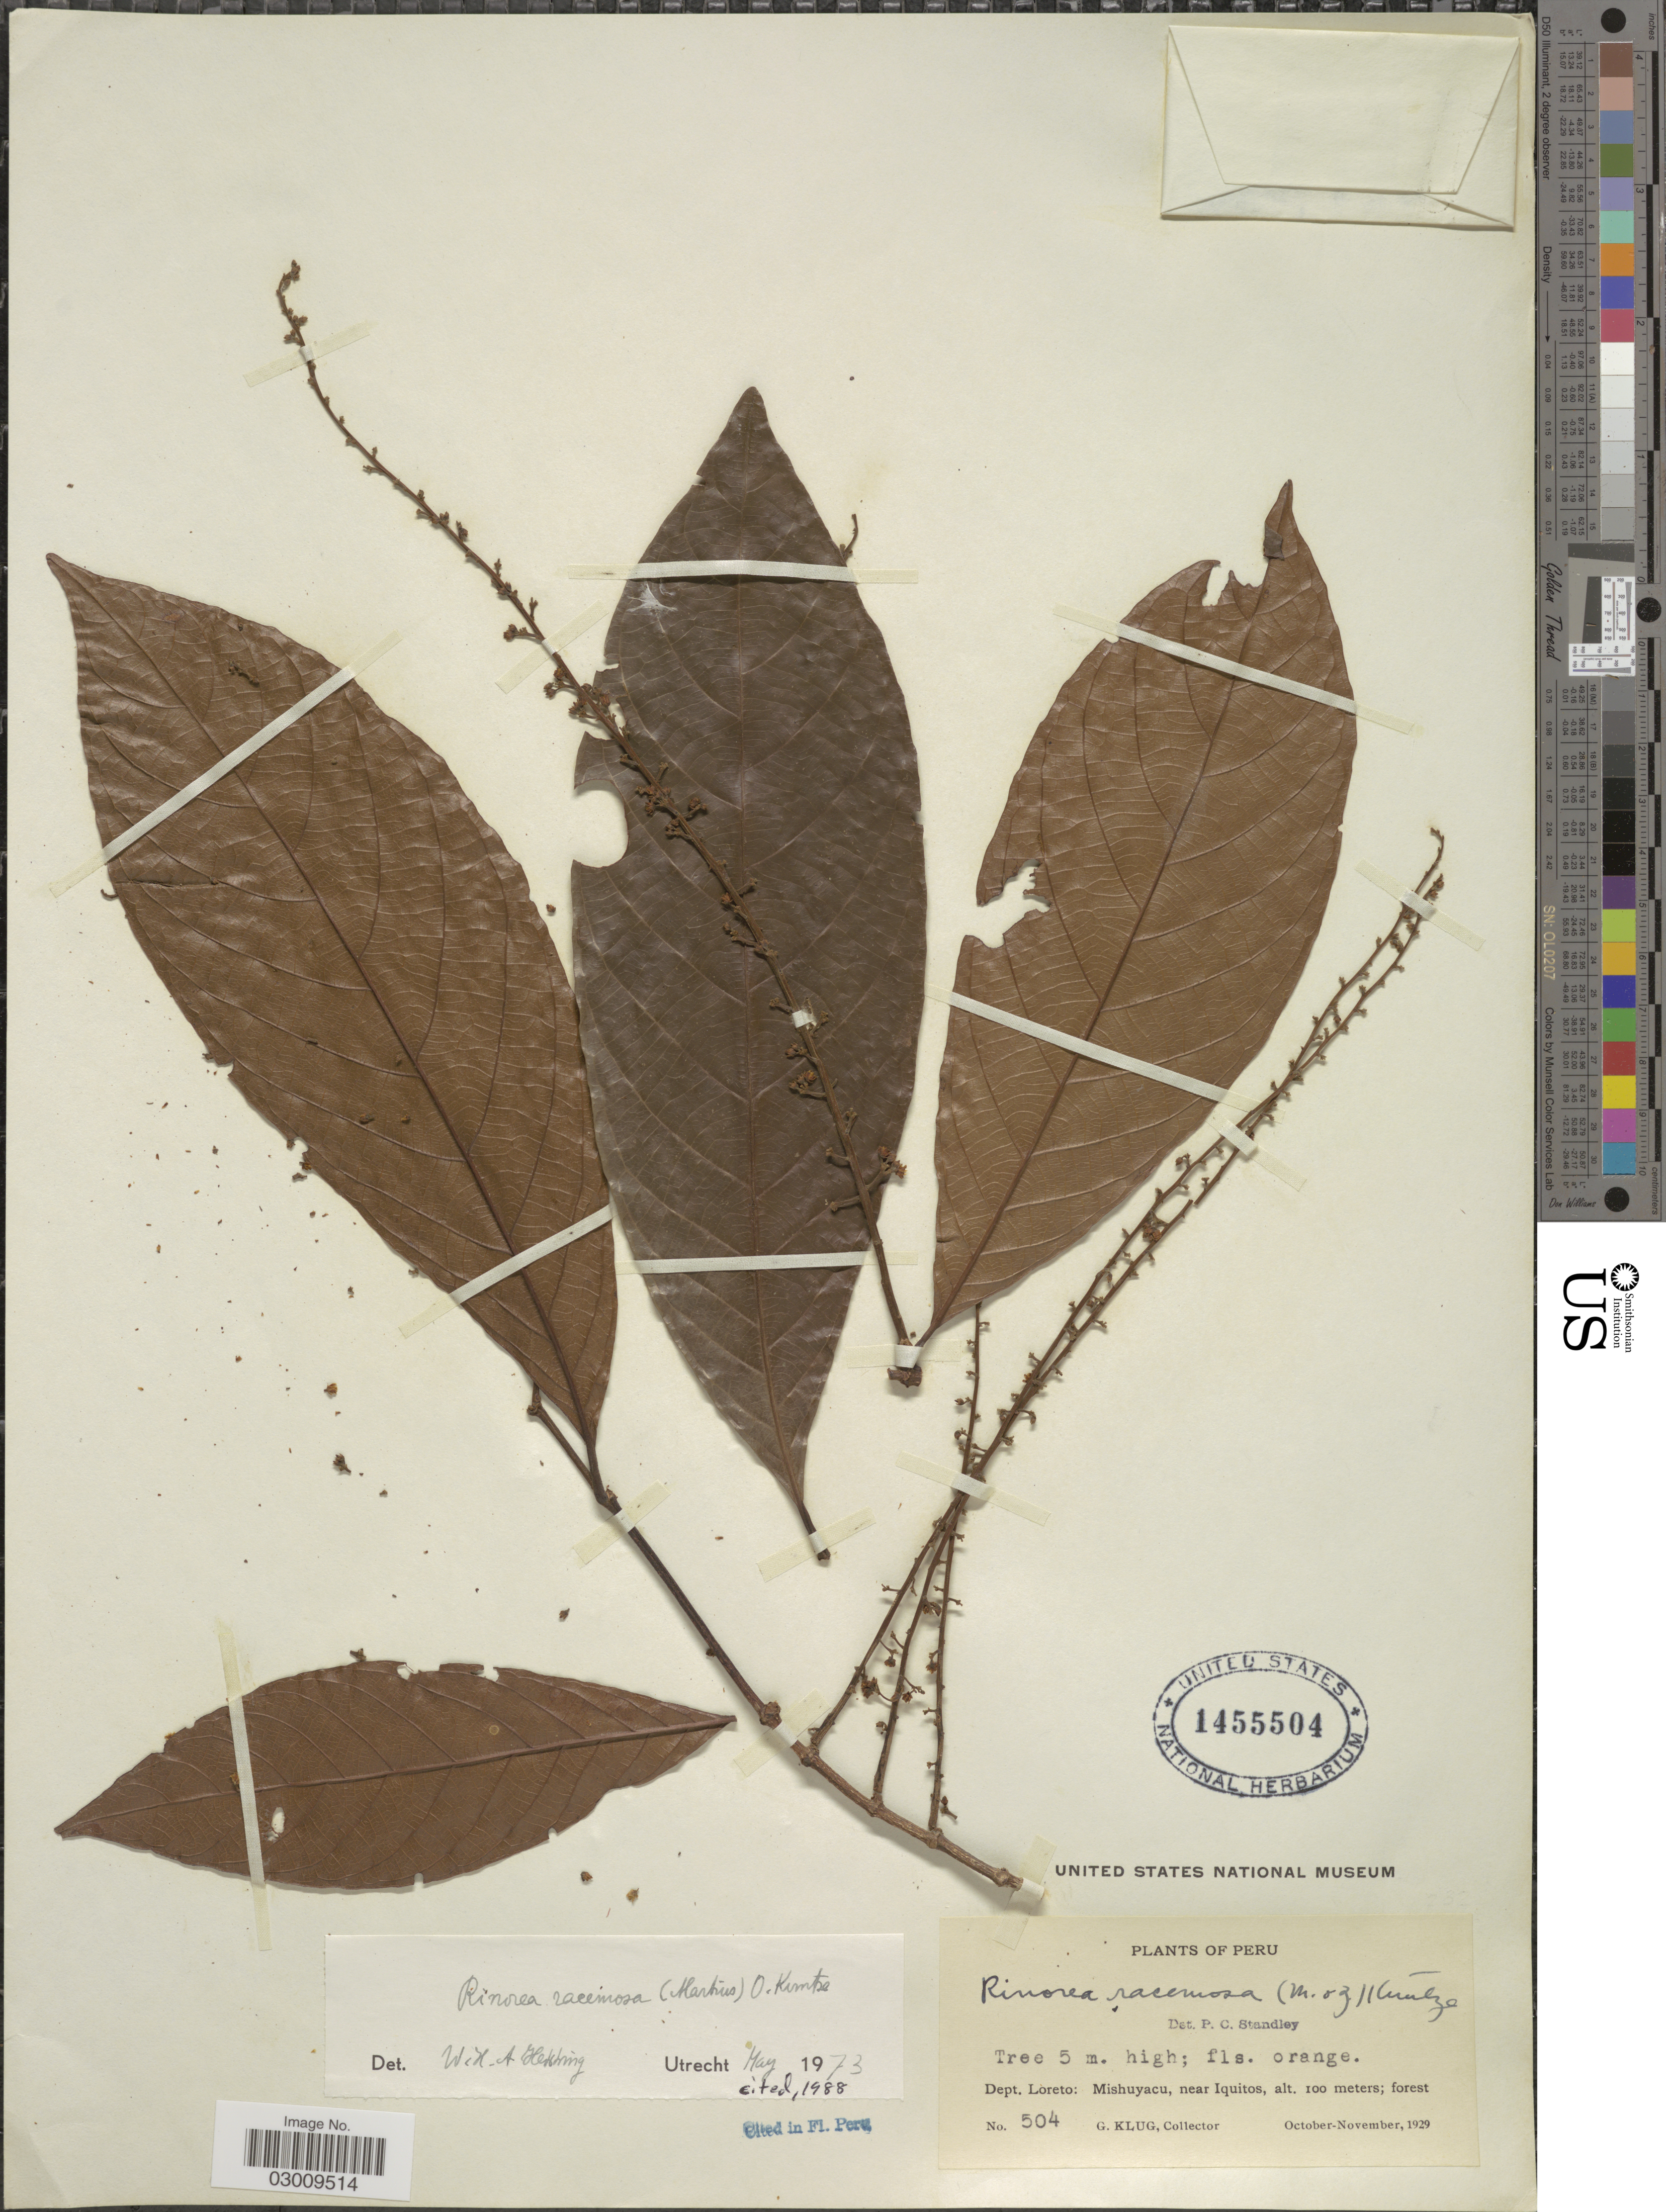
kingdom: Plantae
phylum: Tracheophyta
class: Magnoliopsida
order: Malpighiales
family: Violaceae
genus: Rinorea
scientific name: Rinorea racemosa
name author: (Mart.) Kuntze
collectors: G. Klug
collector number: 504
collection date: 1929-10/1929-11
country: Peru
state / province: Loreto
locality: Dept. Loreto: Mishuyacu, near Iquitos.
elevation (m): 100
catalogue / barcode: US 1455504